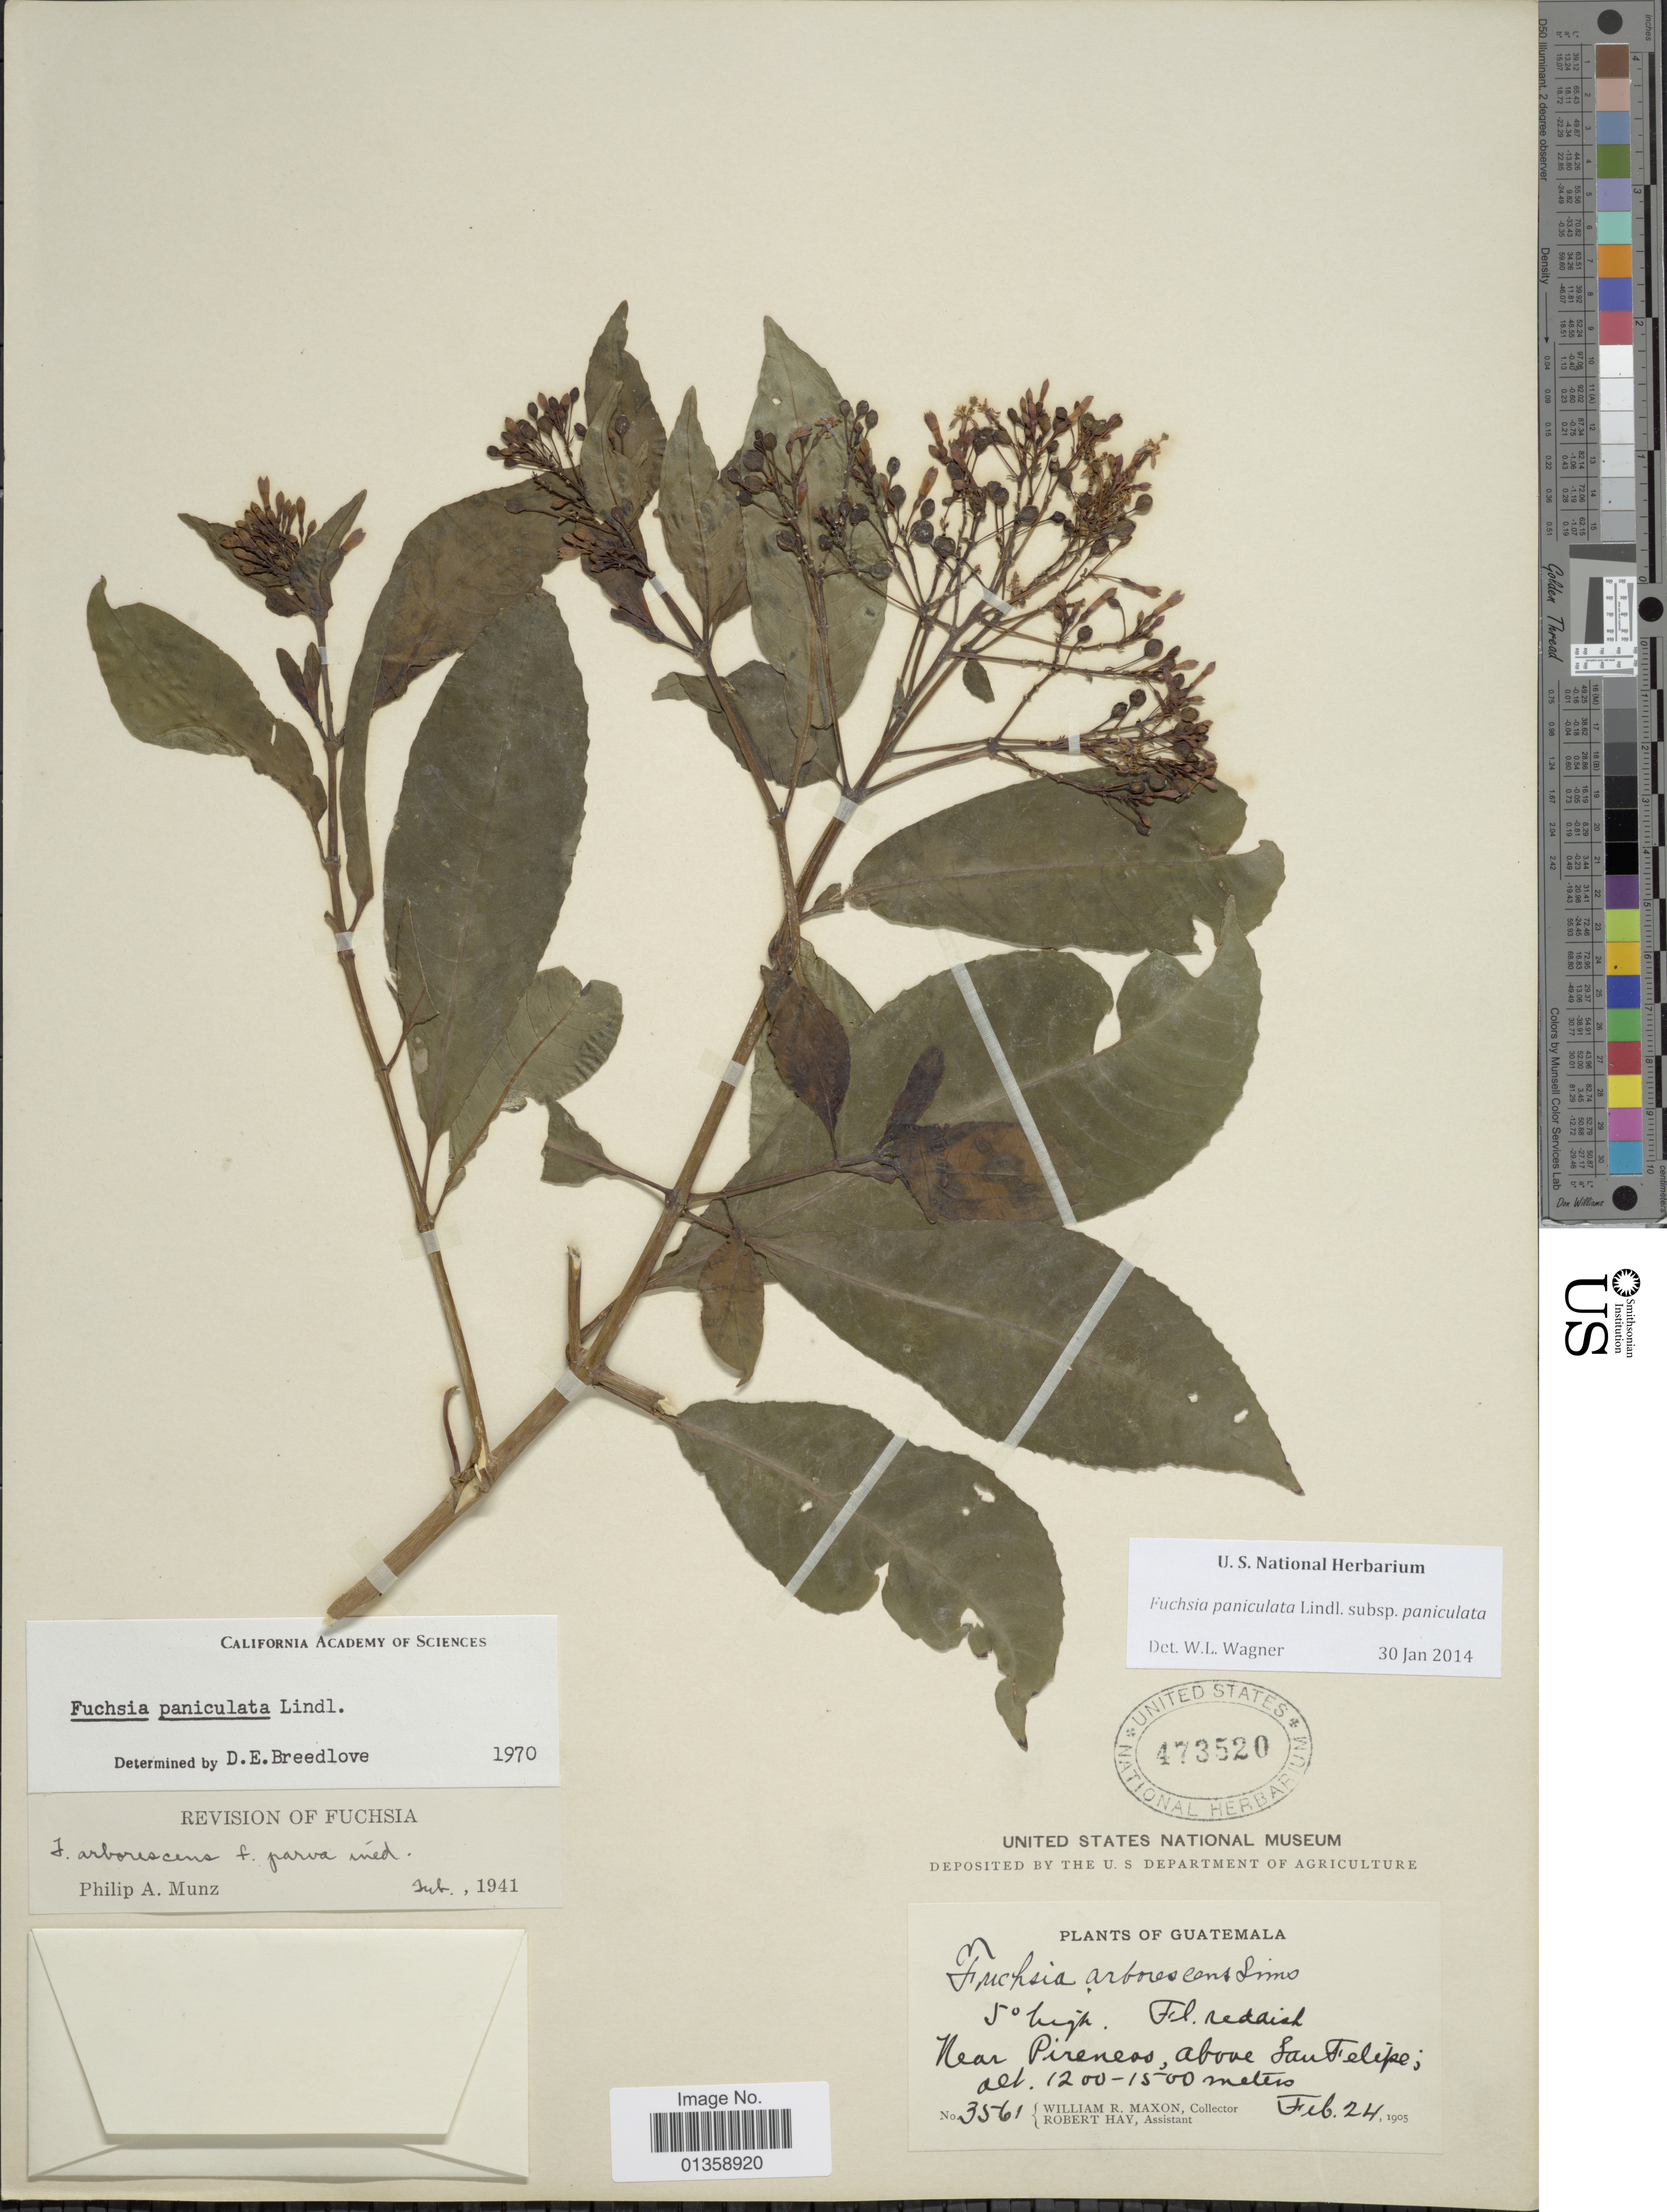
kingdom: Plantae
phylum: Tracheophyta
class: Magnoliopsida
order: Myrtales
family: Onagraceae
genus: Fuchsia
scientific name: Fuchsia paniculata subsp. paniculata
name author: Lindl.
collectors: W. R. Maxon & R. H. Hay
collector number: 3561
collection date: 1905-02-24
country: Guatemala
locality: Near Pireneos, above San Felipe.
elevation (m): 1200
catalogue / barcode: US 473520